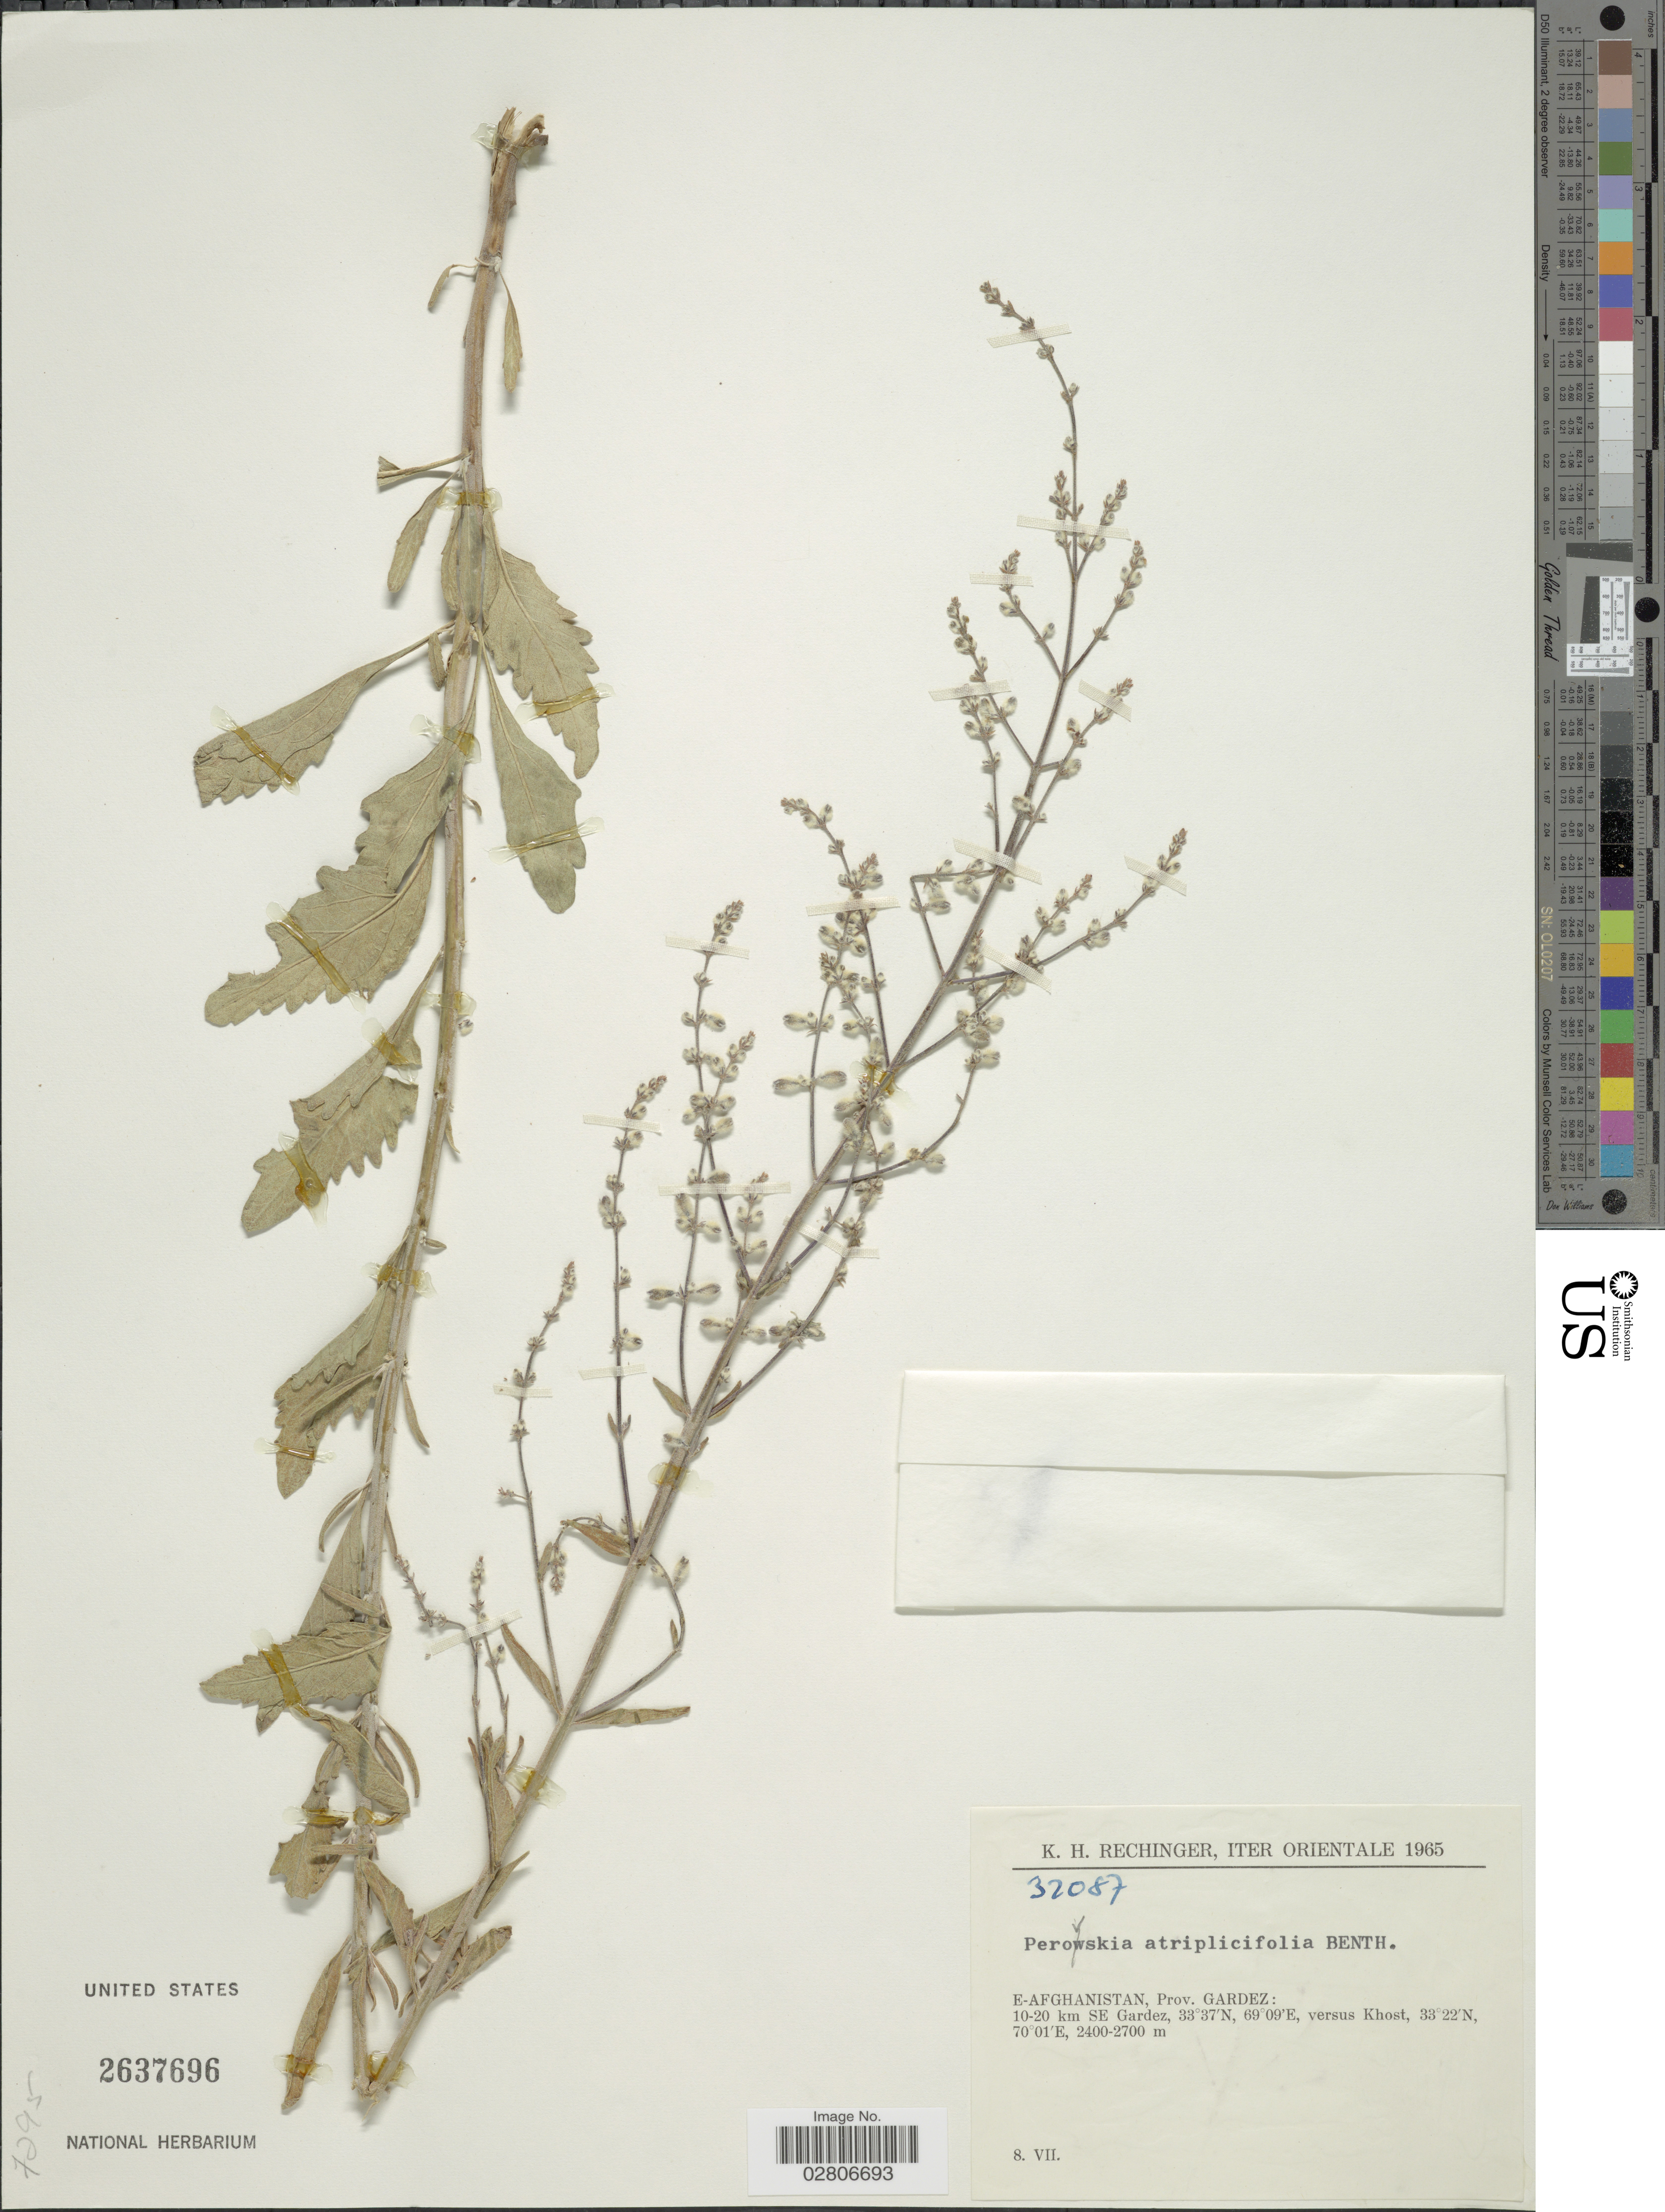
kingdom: Plantae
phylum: Tracheophyta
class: Magnoliopsida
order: Lamiales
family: Lamiaceae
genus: Perovskia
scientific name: Perovskia atriplicifolia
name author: Benth.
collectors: K. H. Rechinger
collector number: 32087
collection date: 1965-07-08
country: Afghanistan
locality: Orientale. E-Afghanistan, Prov. Gardez: 10-20 km SE Gardez, versus Khost.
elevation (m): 2400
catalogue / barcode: US 2637696